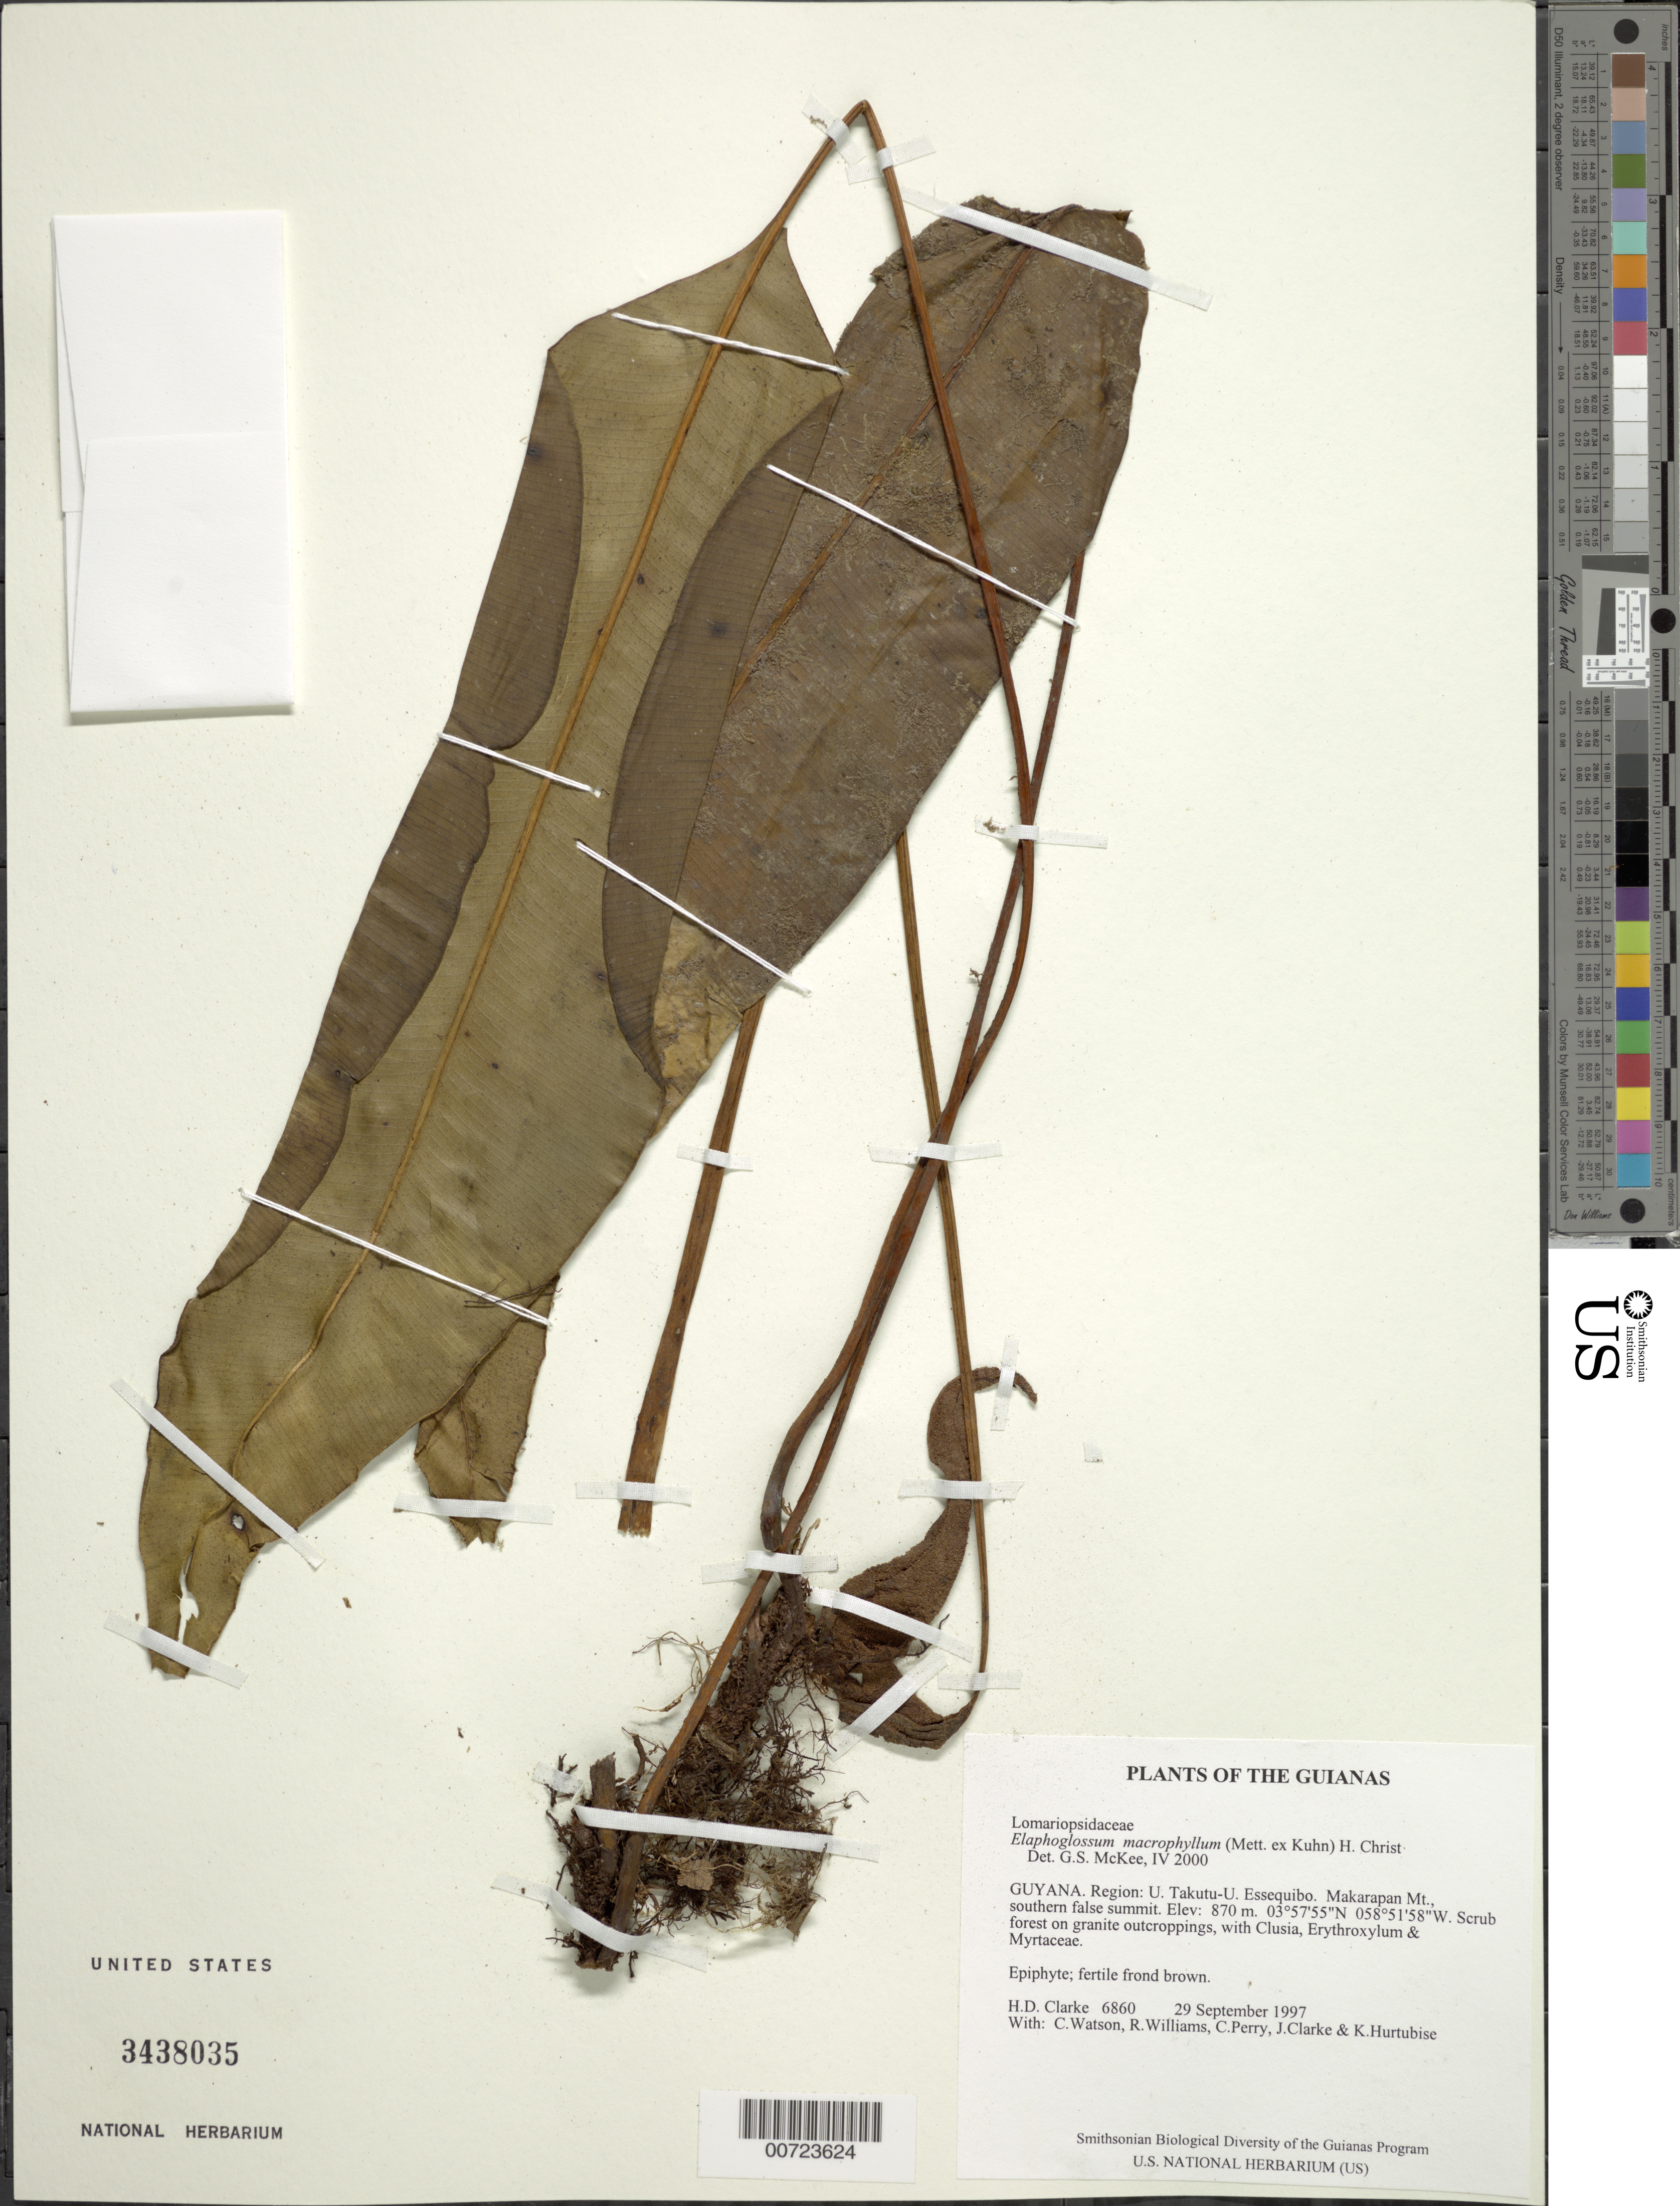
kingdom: Plantae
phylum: Tracheophyta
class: Polypodiopsida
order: Polypodiales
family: Dryopteridaceae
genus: Elaphoglossum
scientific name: Elaphoglossum macrophyllum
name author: (Mett. ex Kuhn) Christ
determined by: McKee, G. S., (US), NMNH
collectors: H. D. Clarke, C. Watson, R. Williams, C. Perry, J. Clarke & K. Hurtubise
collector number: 6860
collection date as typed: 29 September 1997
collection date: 1997-09-29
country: Guyana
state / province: U. Takutu-U. Essequibo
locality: Makarapan Mt., southern false summit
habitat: Scrub forest on granite outcroppings, with Clusia, Erythroxylum & Myrtaceae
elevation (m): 870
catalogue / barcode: US 3438035